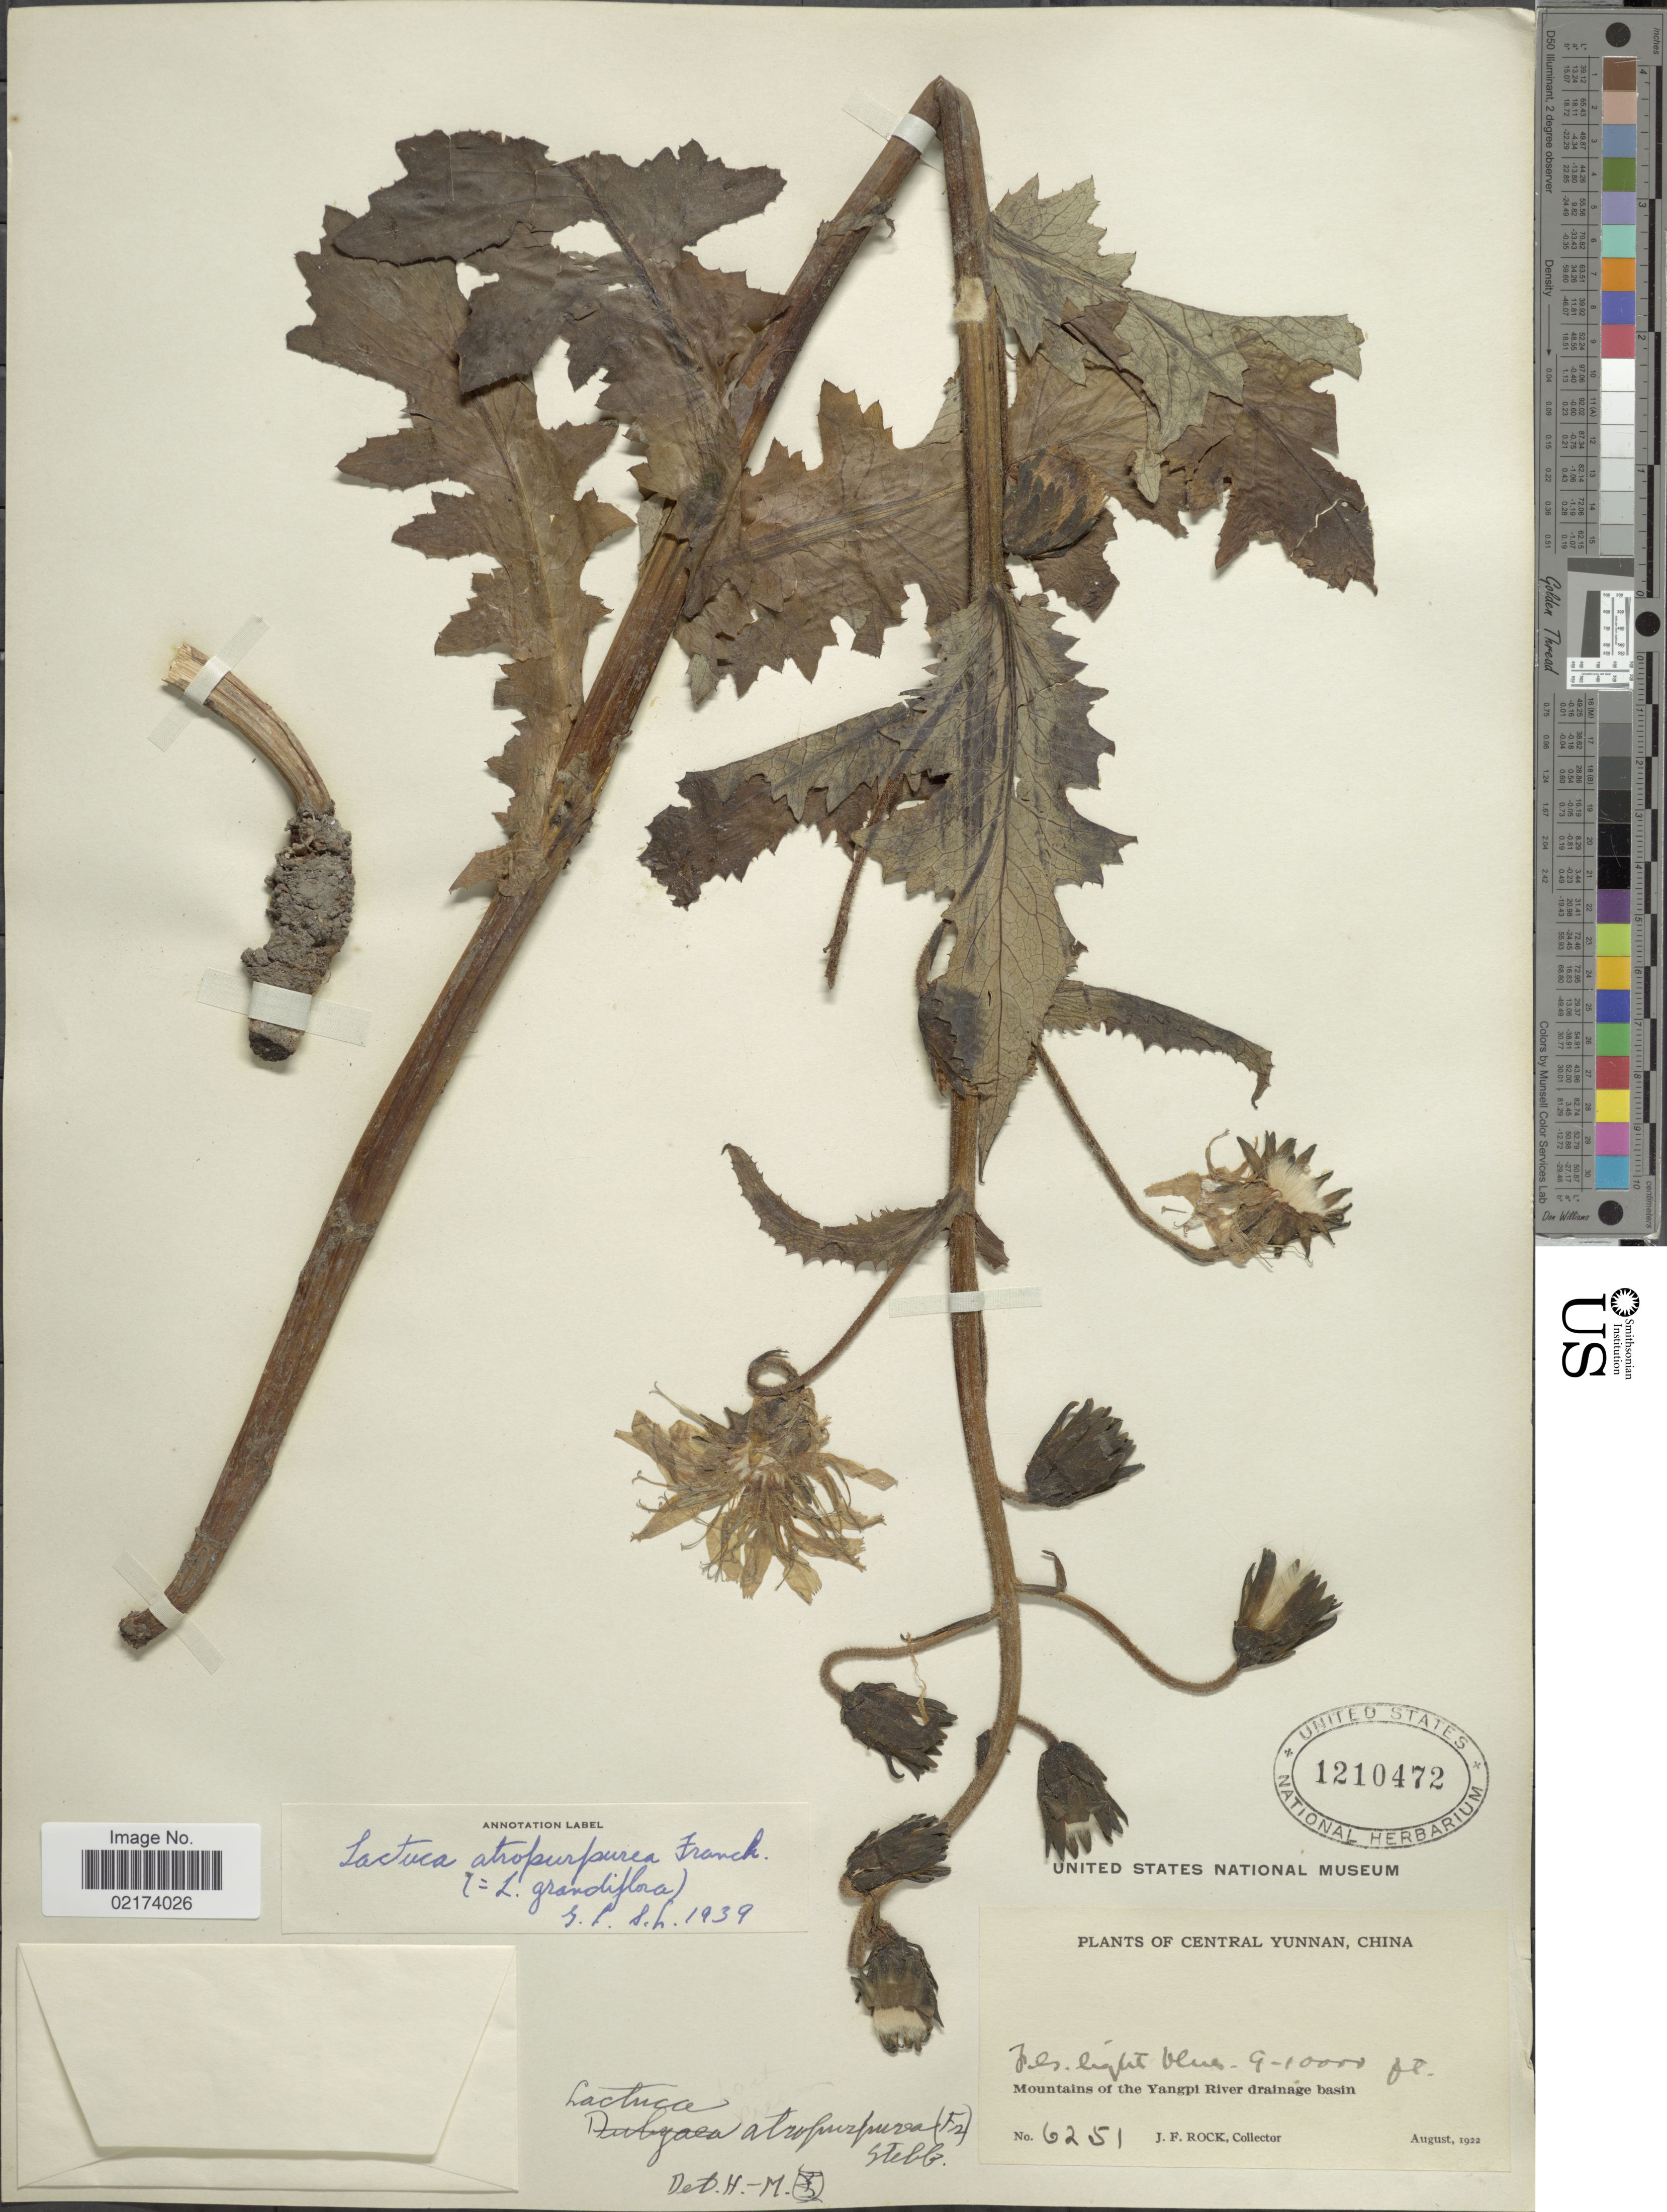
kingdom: Plantae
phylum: Tracheophyta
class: Magnoliopsida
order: Asterales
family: Asteraceae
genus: Dubyaea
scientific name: Dubyaea atropurpurea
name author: (Franch.) Stebbins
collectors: J. F. Rock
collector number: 6251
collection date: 1922-08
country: China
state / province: Yunnan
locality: Central Yunnan, Mountains of the Yangpi River drainage basin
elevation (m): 2743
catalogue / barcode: US 1210472